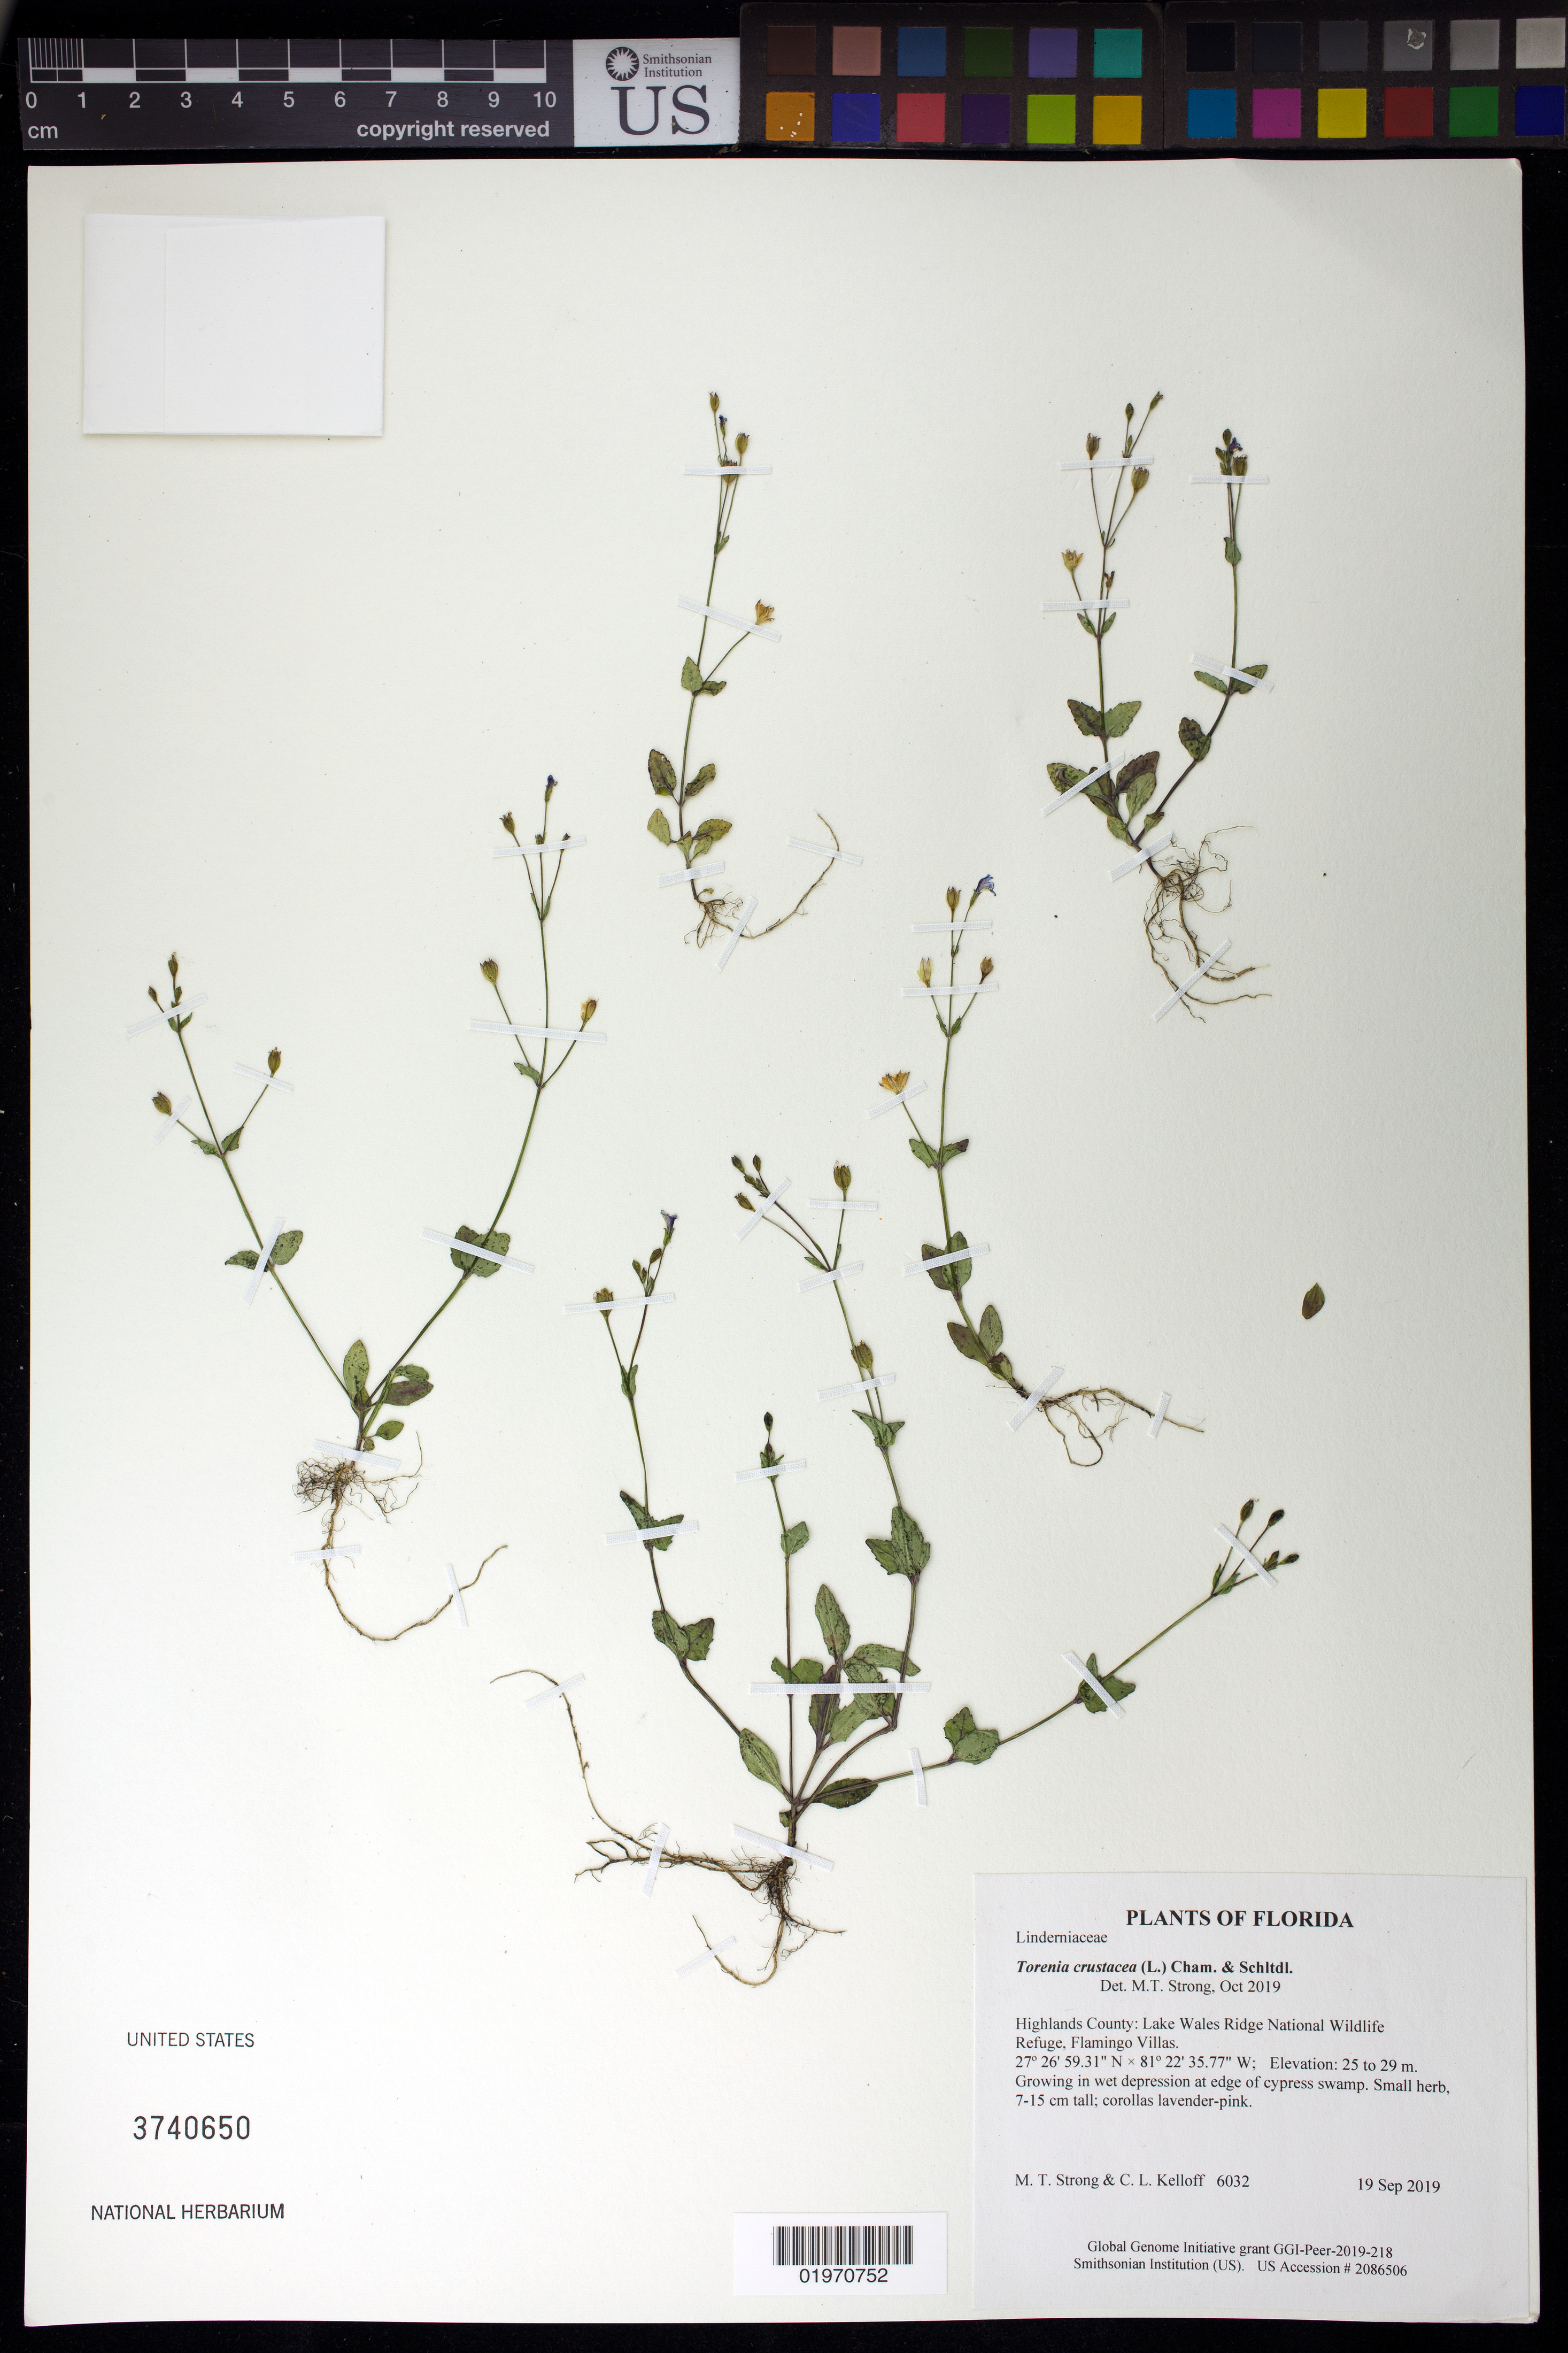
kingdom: Plantae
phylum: Tracheophyta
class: Magnoliopsida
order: Lamiales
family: Linderniaceae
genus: Torenia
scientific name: Torenia crustacea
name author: (L.) Cham. & Schltdl.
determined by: Strong, Mark T., (BOT), Smithsonian Institution - National Museum of Natural History (UNITED STATES)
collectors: M. T. Strong & C. L. Kelloff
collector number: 6032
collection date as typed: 19 Sep 2019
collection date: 2019-09-19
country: United States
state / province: Florida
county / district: Highlands County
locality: Lake Wales Ridge National Wildlife Refuge, Flamingo Villas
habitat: Growing in wet depression at edge of cypress swamp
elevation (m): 25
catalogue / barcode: US 3740650